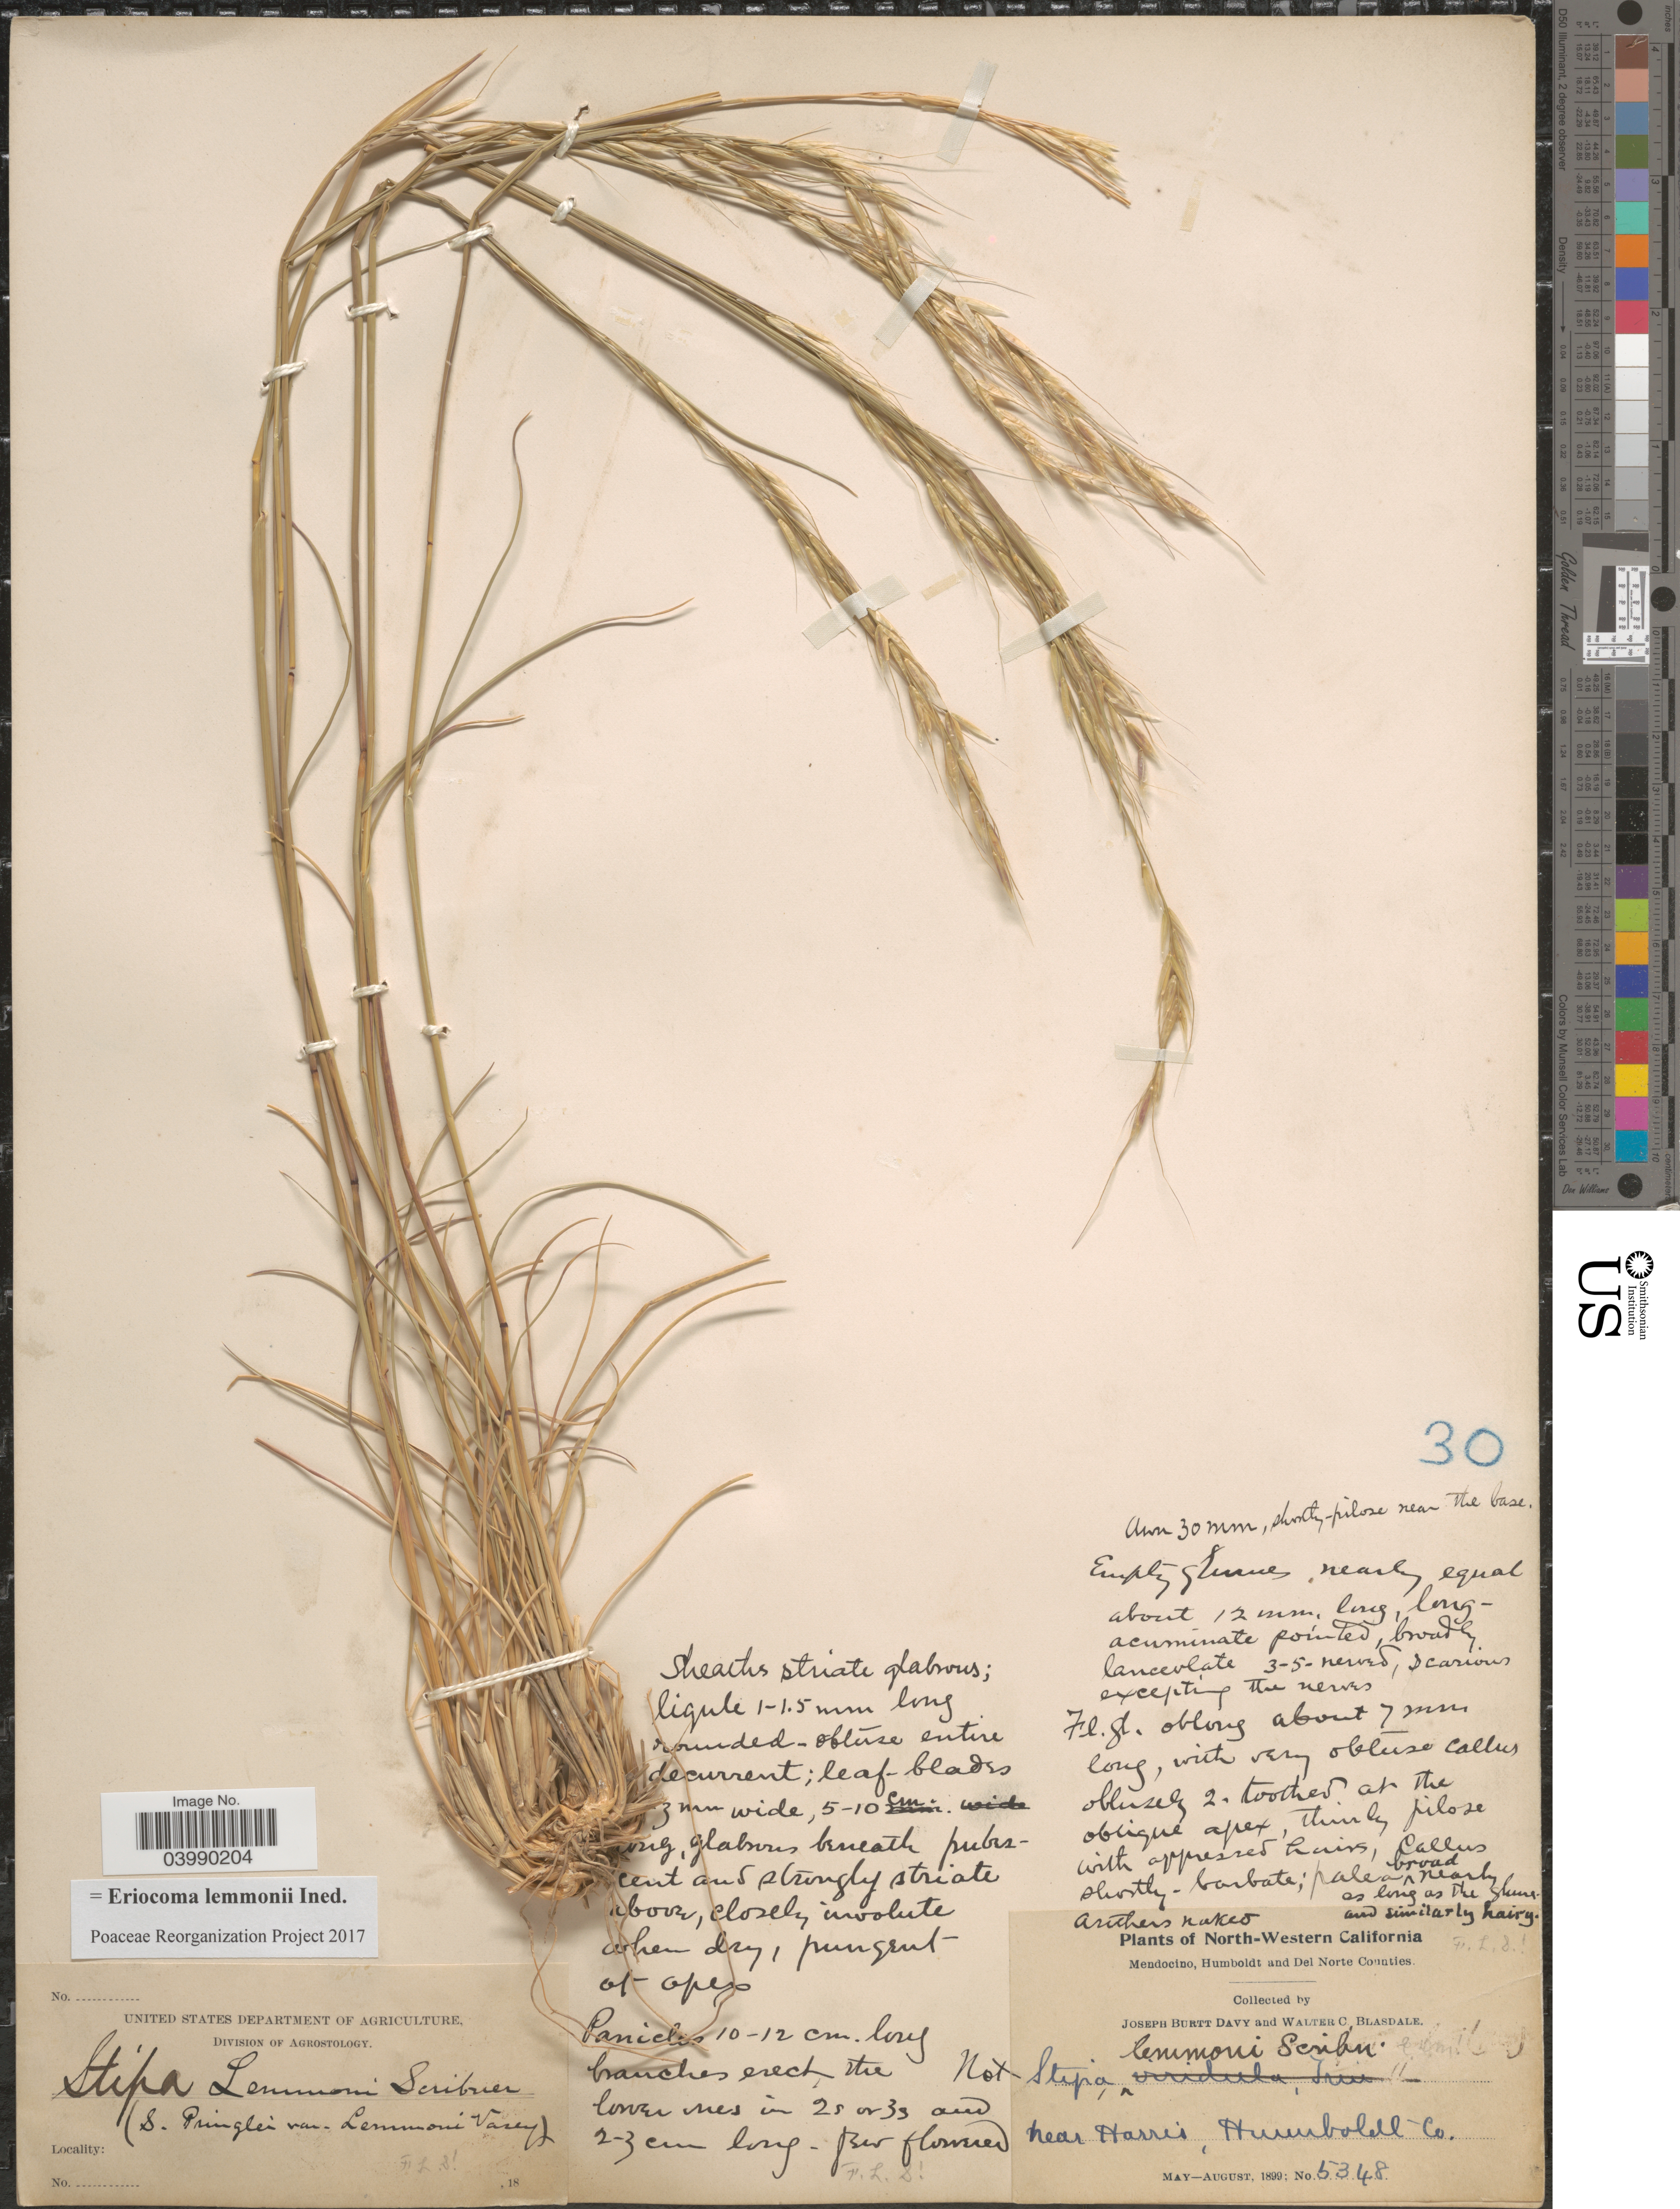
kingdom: Plantae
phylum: Tracheophyta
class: Liliopsida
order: Poales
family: Poaceae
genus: Eriocoma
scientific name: Eriocoma lemmonii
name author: (Vasey) Romasch.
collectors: J. Burtt Davy & W. Blasdale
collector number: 5348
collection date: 1899-05/1899-08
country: United States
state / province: California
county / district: Humboldt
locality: North-Western California. Mendocino, Humboldt and Del Norte Counties. Near Harris, Humboldt Co.